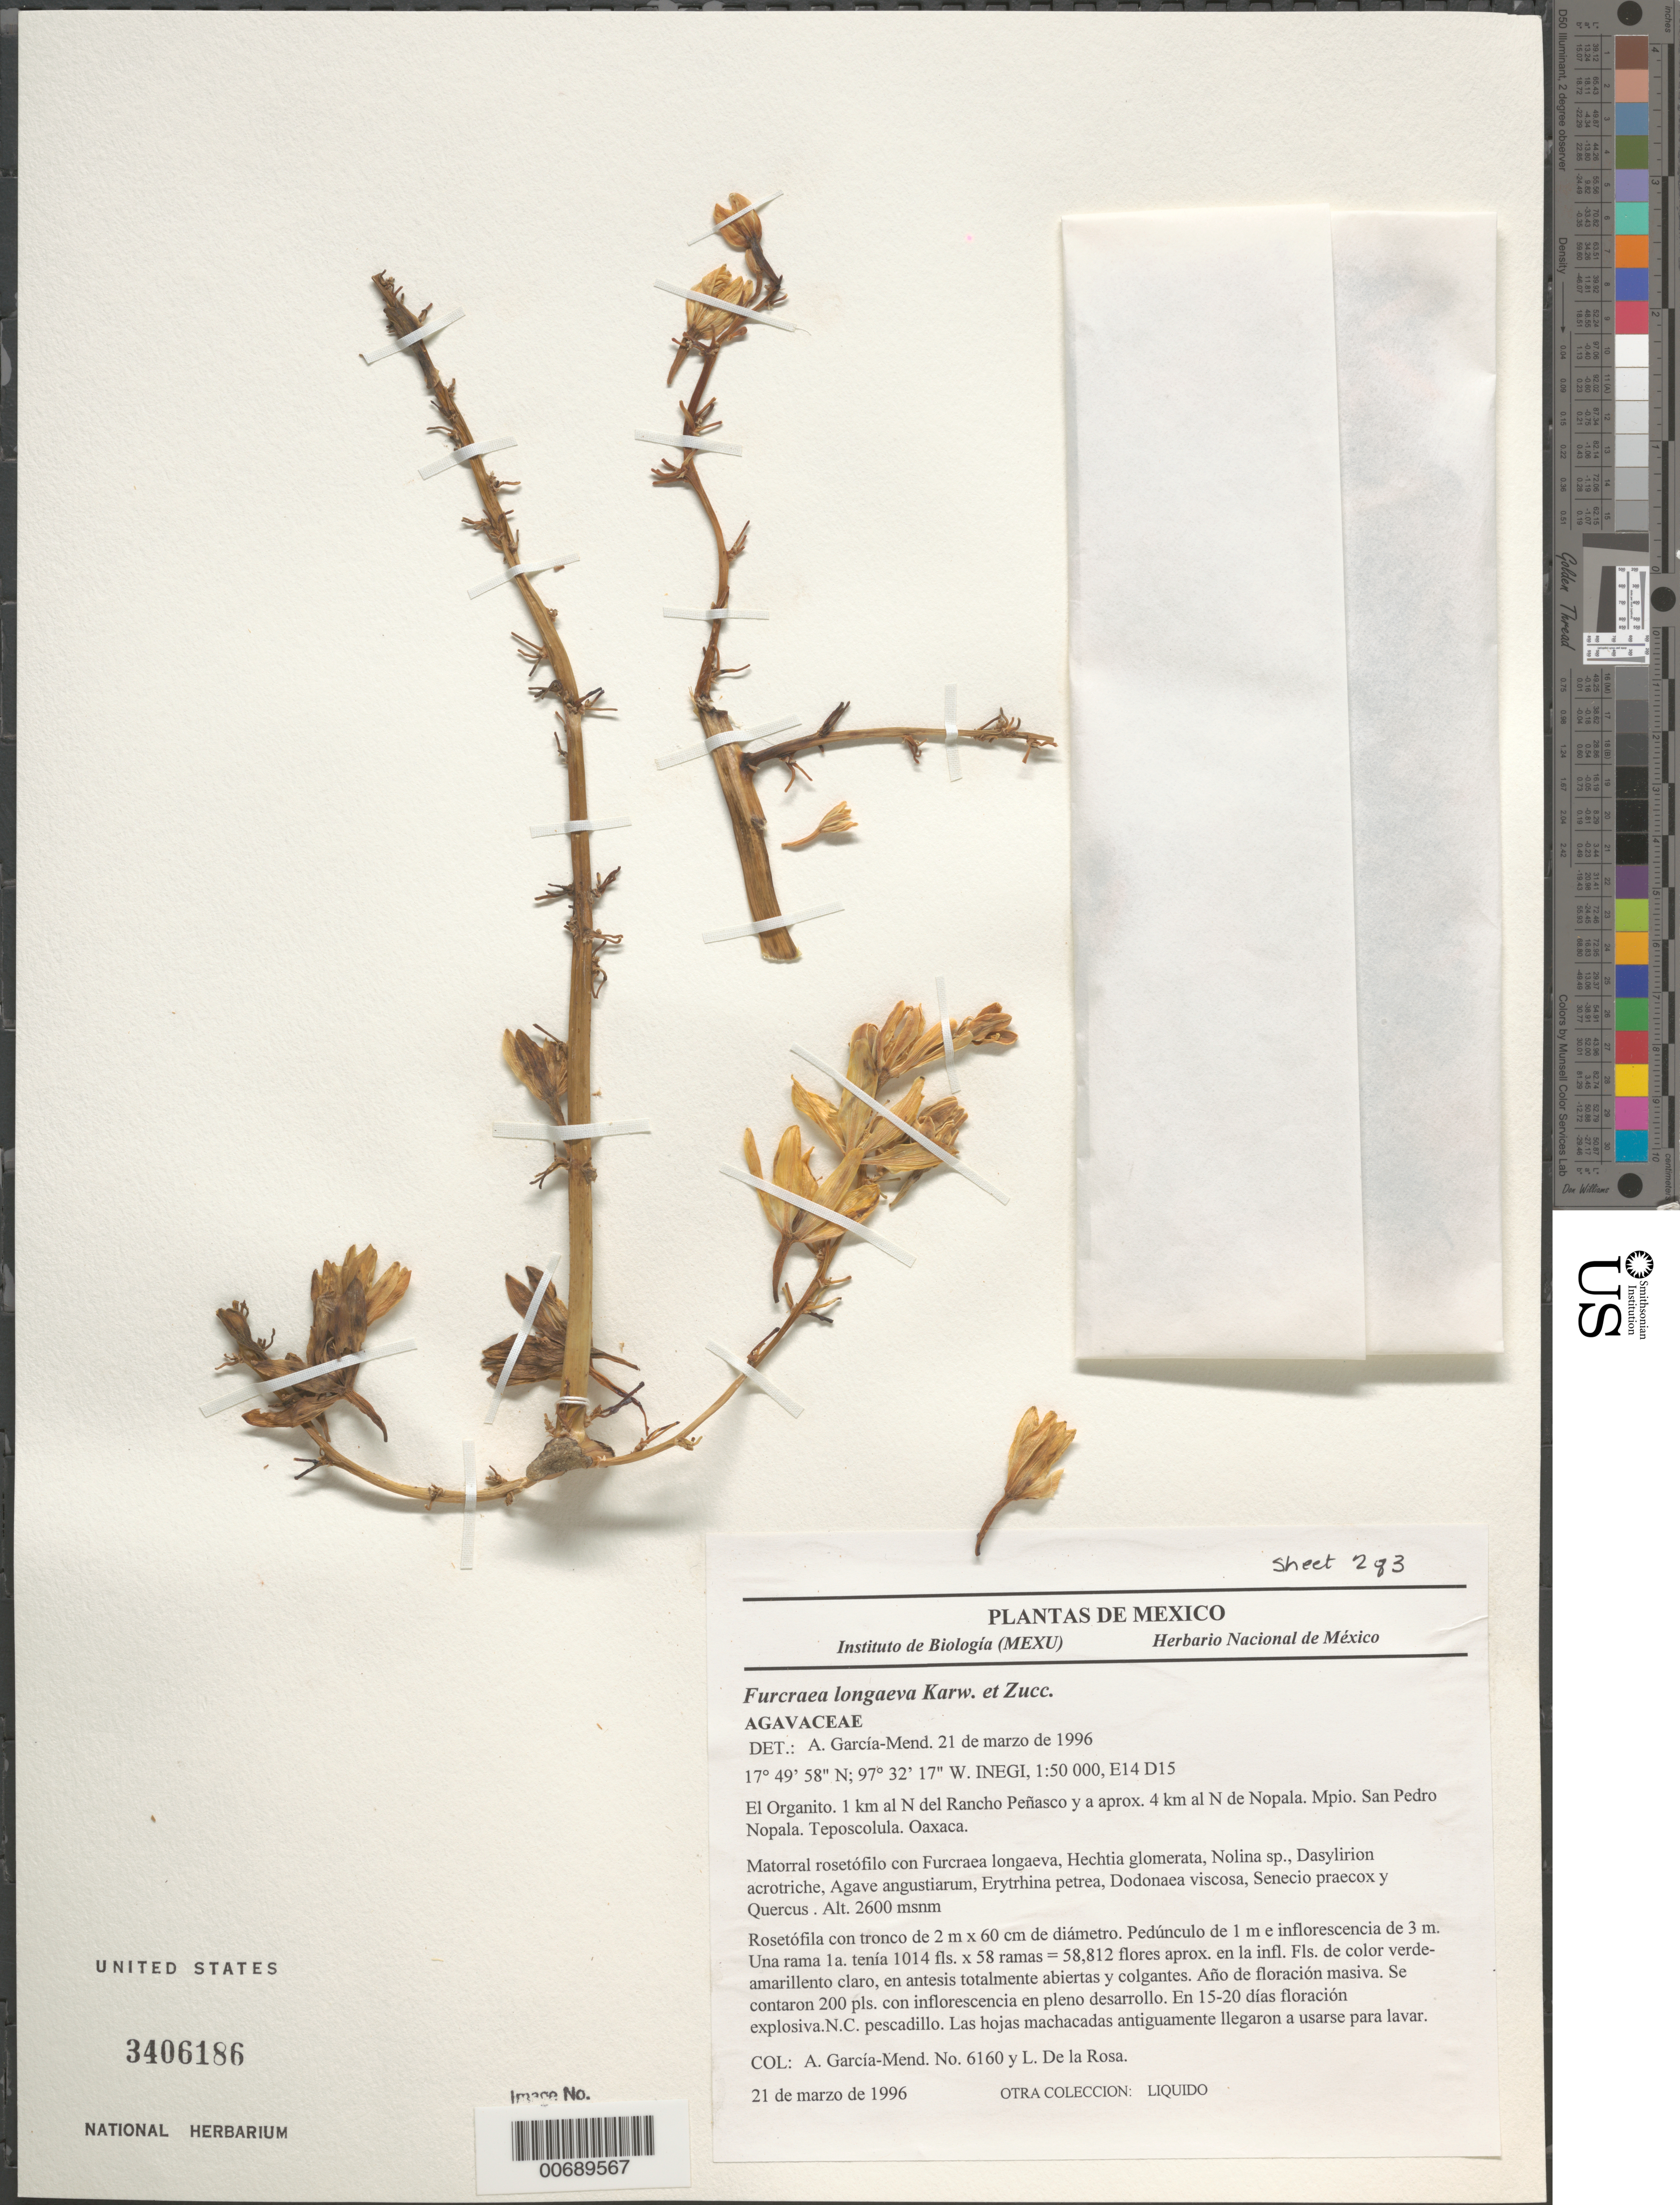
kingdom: Plantae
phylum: Tracheophyta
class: Liliopsida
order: Asparagales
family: Asparagaceae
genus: Furcraea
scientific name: Furcraea longaeva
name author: Karw. & Zucc.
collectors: A. García-Mendoza & L. de la Rosa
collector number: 6160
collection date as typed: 21 Mar 1996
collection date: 1996-03-21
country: Mexico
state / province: Oaxaca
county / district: Teposcolula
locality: N del Rancho Penasco and N de Nopala, San Pedro Nopala.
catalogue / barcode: US 3406186